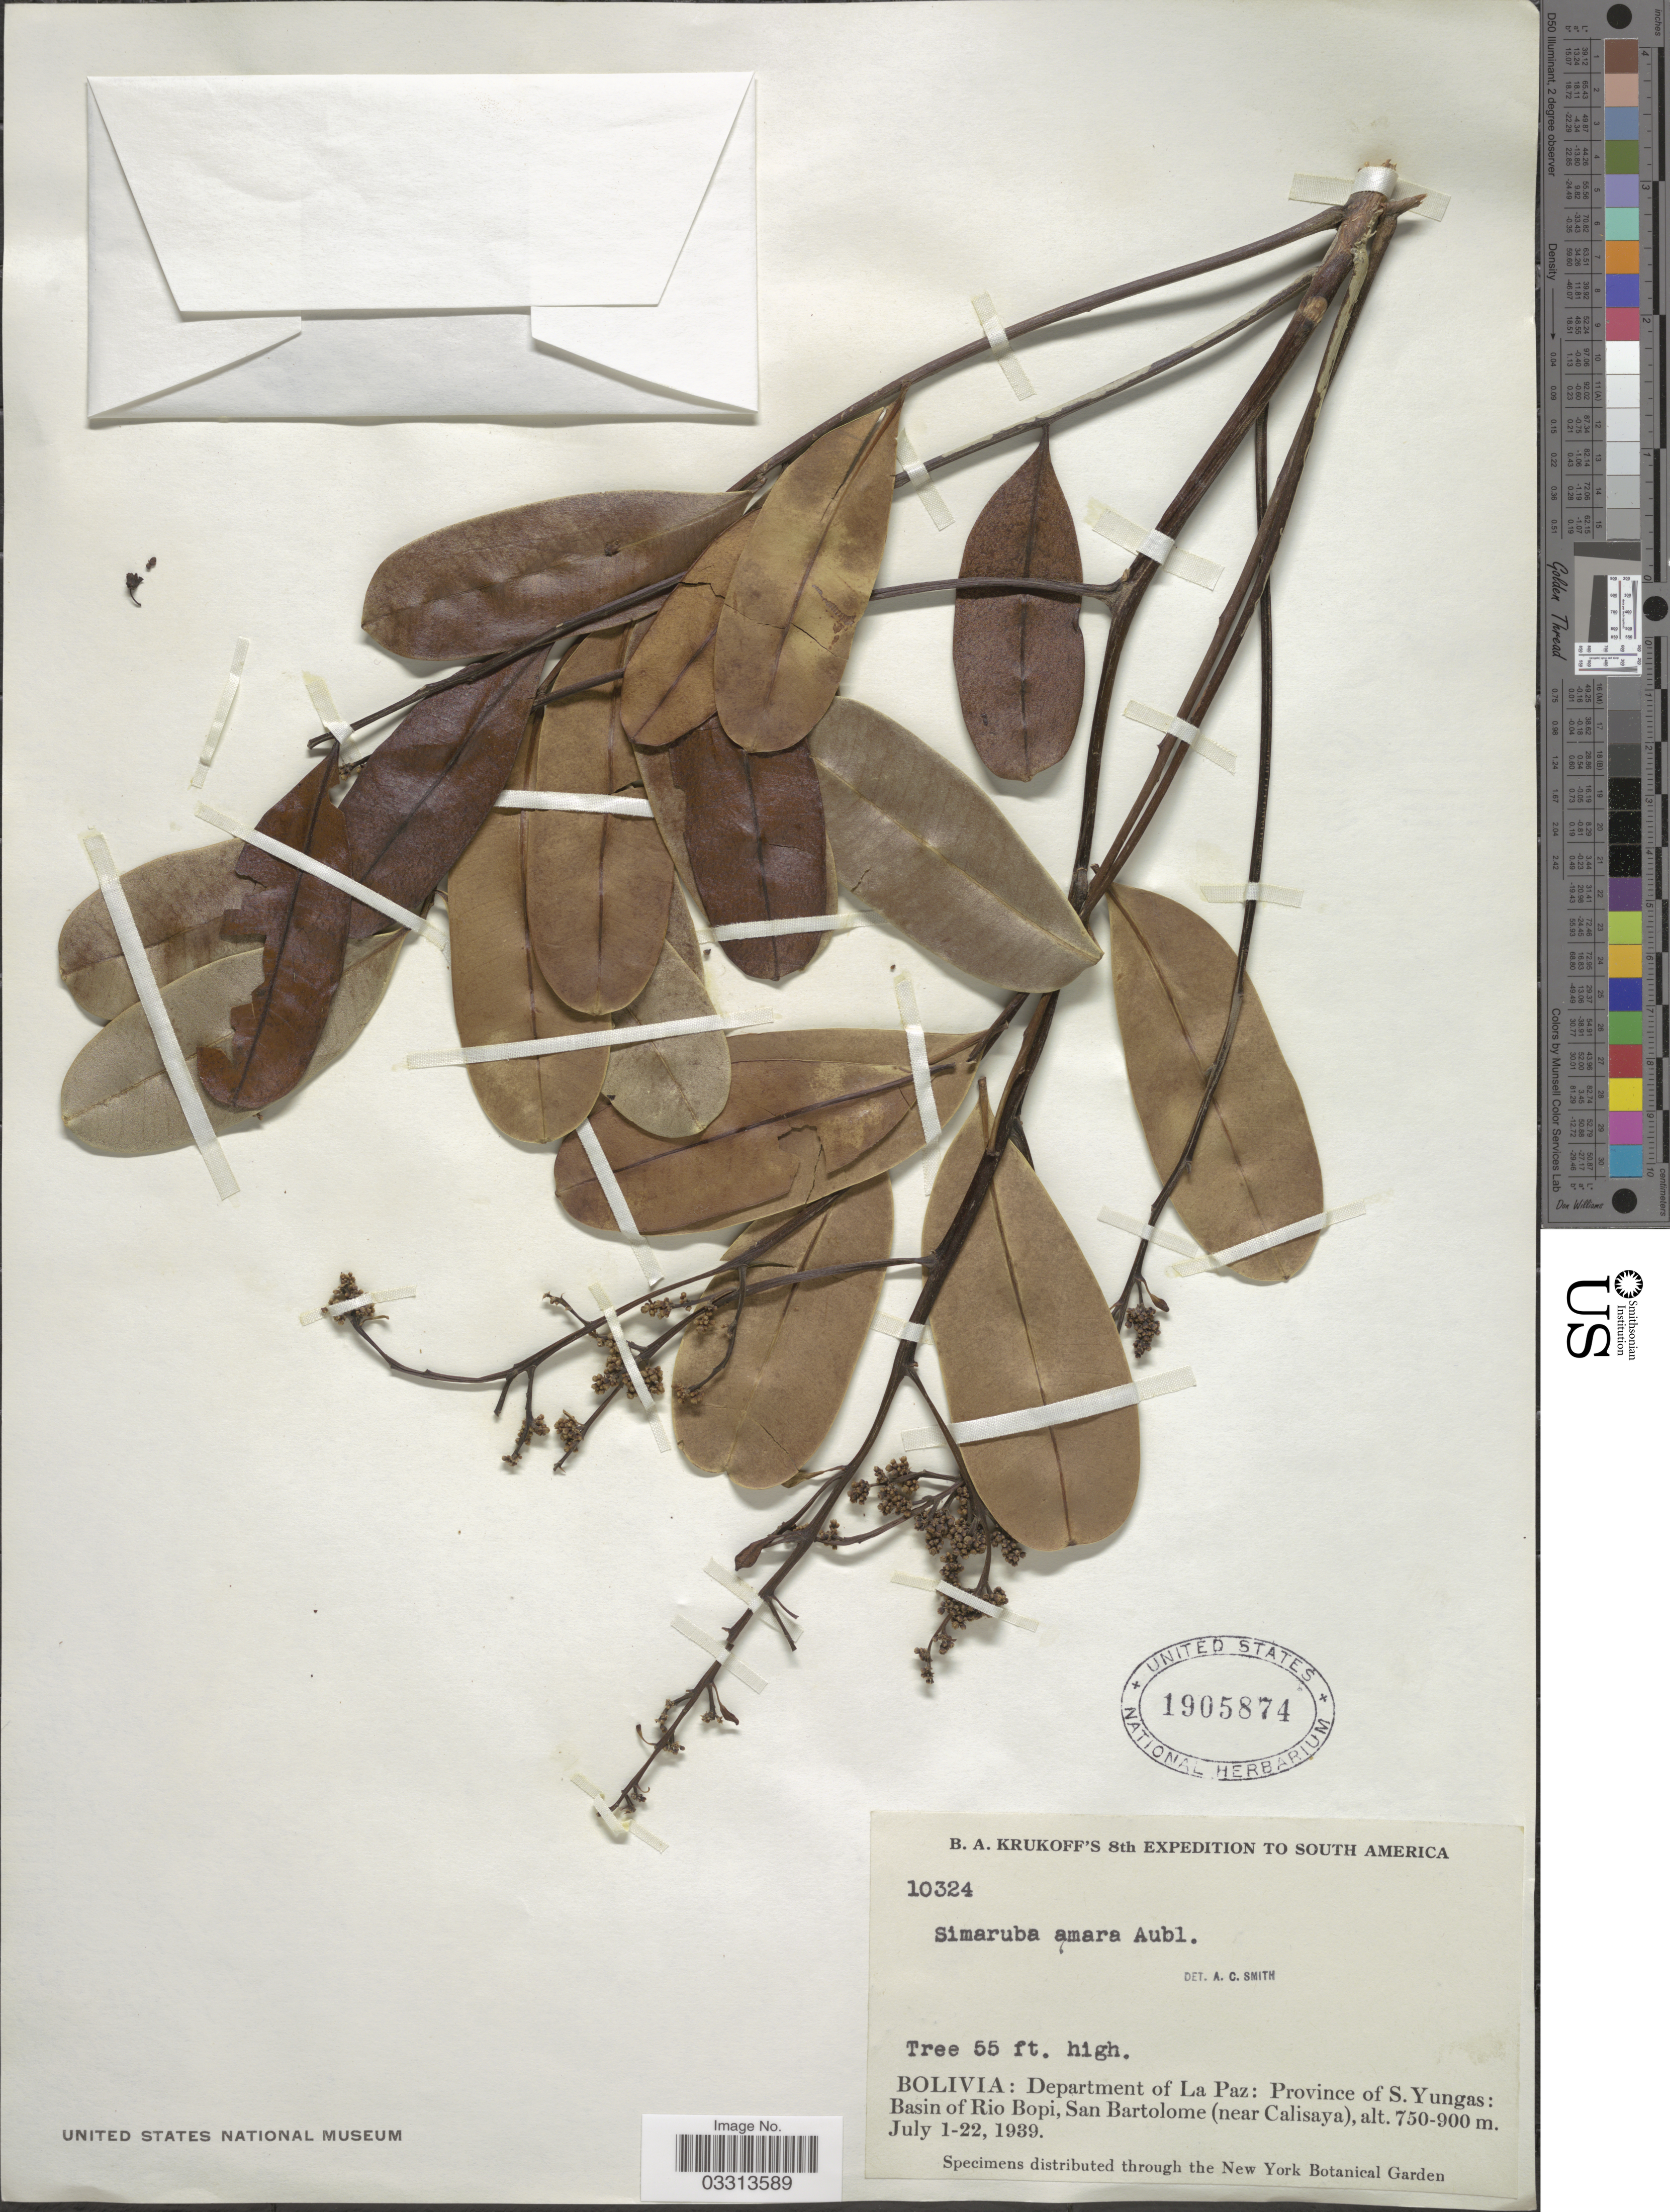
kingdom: Plantae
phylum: Tracheophyta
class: Magnoliopsida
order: Sapindales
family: Simaroubaceae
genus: Simarouba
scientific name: Simarouba amara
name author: Aubl.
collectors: B. A. Krukoff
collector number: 10324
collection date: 1939-07-01/1939-07-22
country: Bolivia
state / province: La Paz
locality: Department of La Paz: Province of S. Yungas: Basin of Rio Bopi, San Bartolome (near Calisaya).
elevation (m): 750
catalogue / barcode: US 1905874